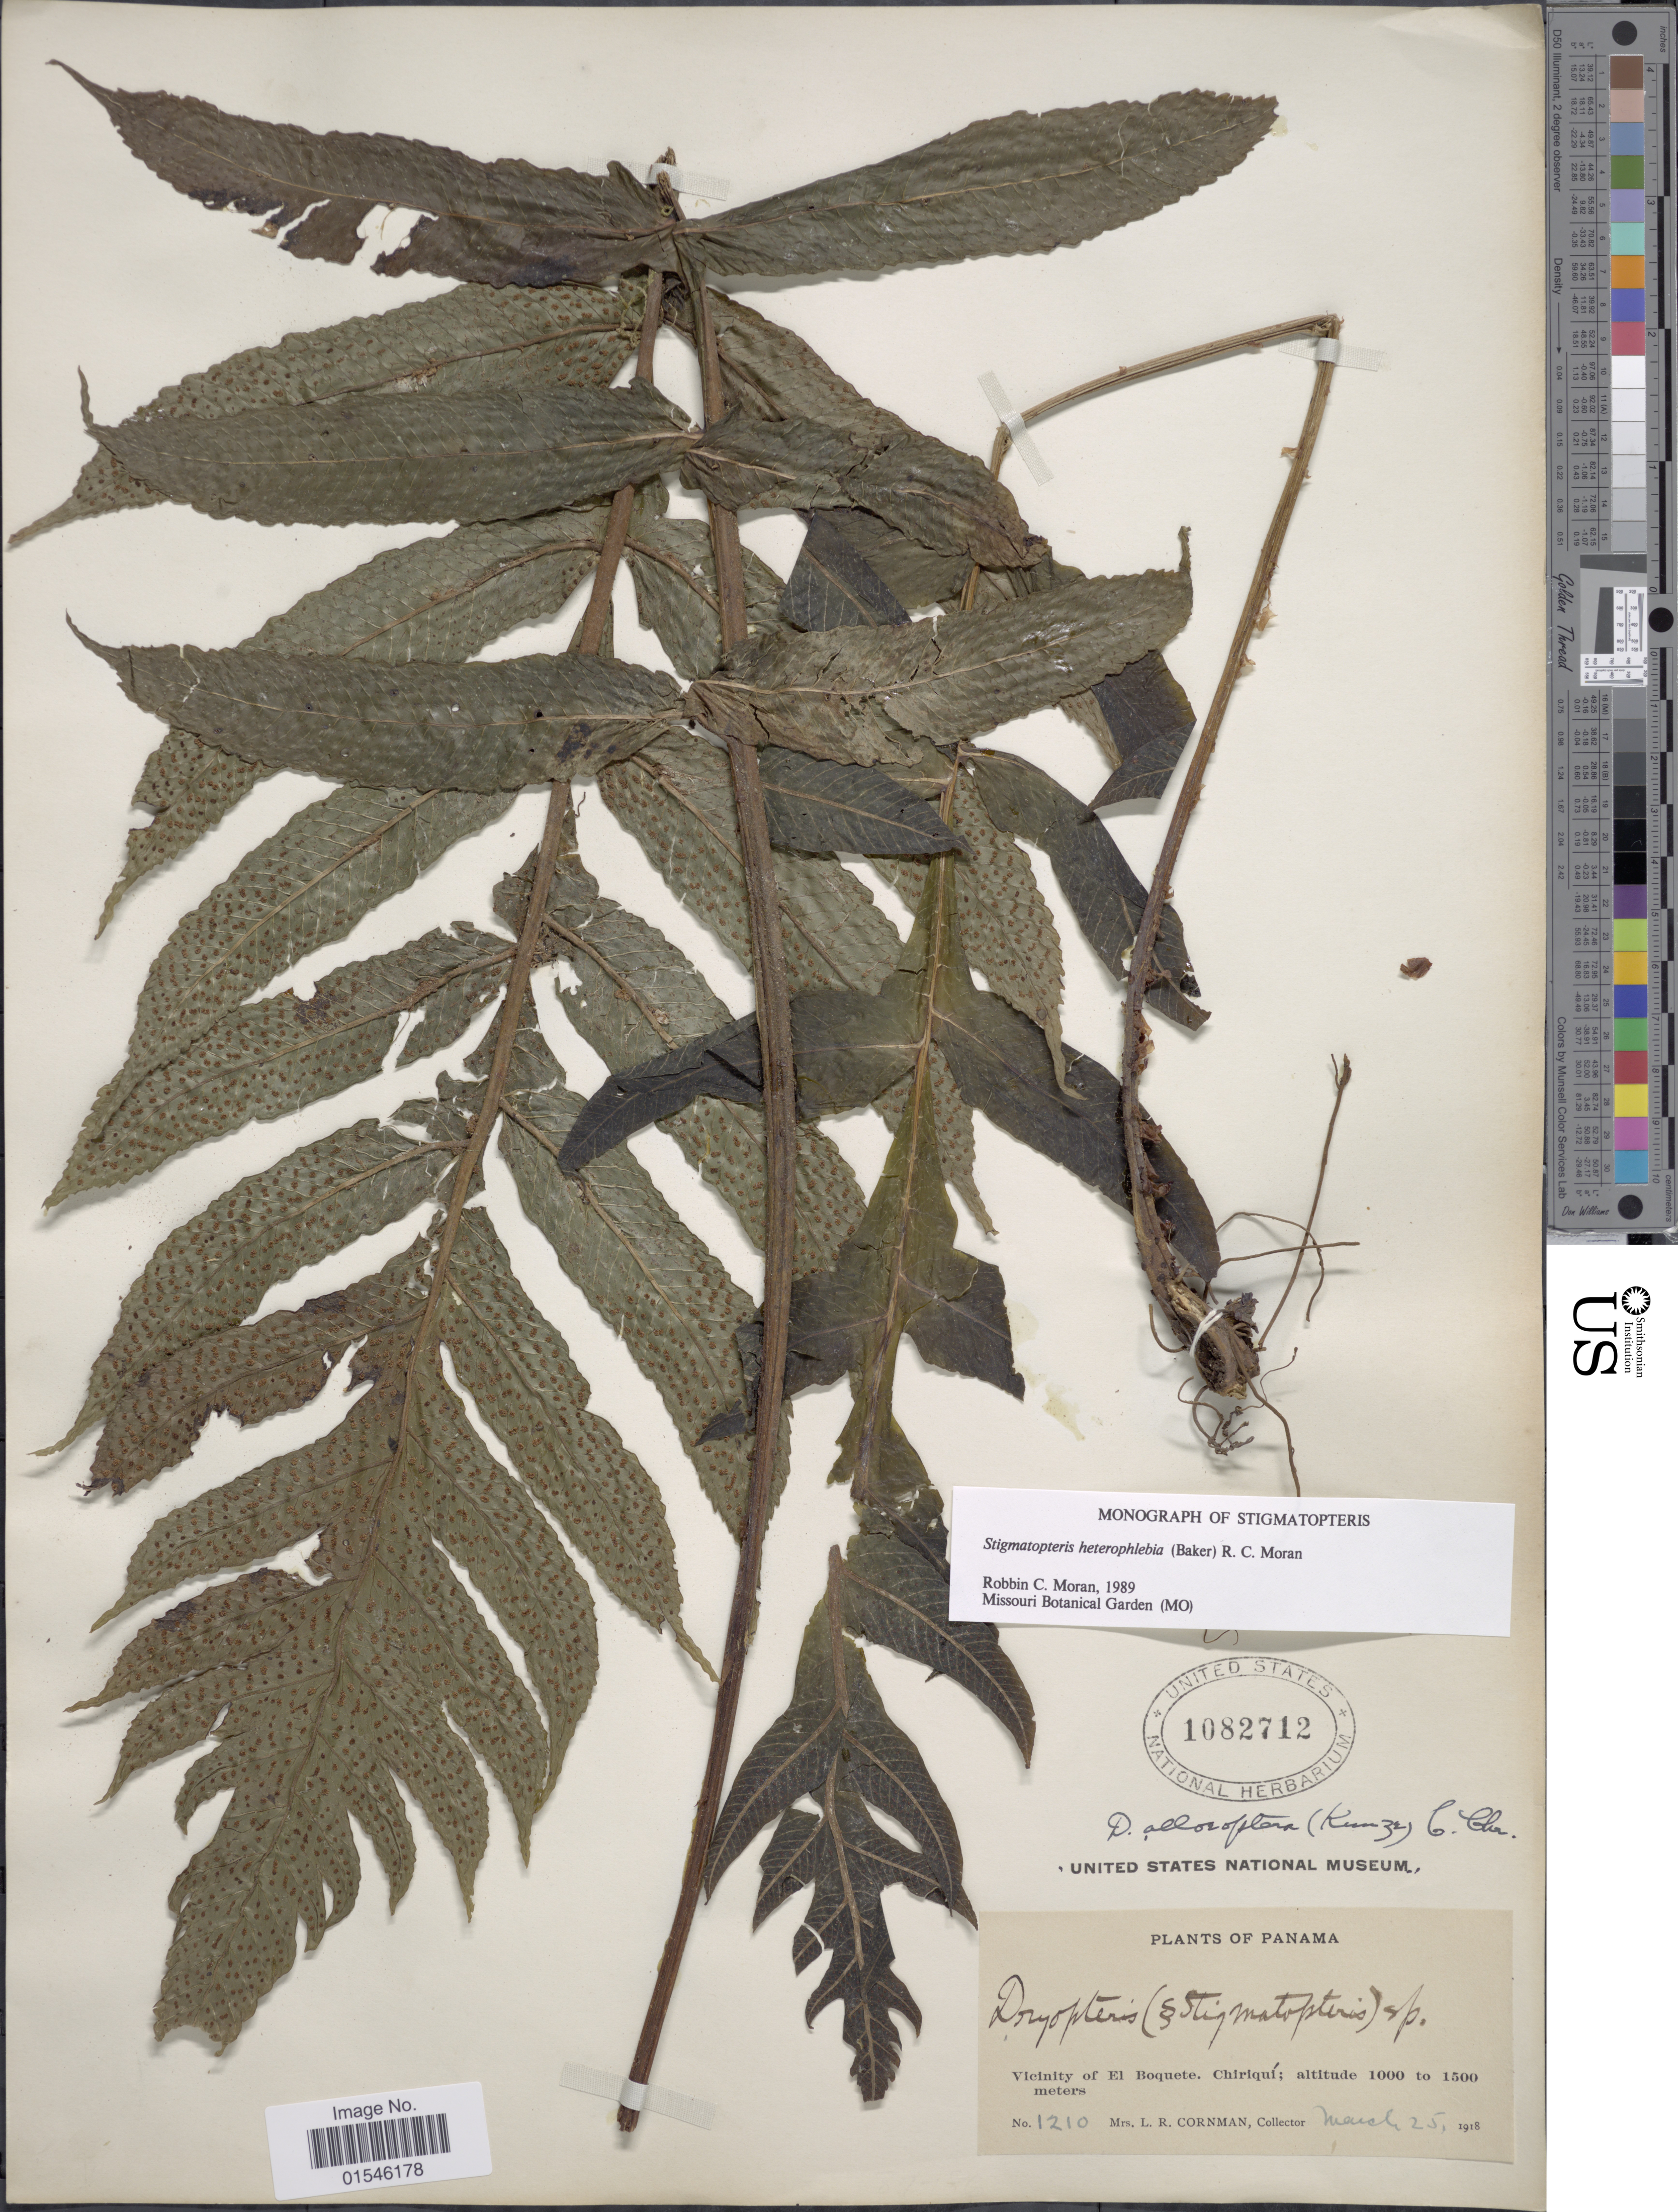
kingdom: Plantae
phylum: Tracheophyta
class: Polypodiopsida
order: Polypodiales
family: Dryopteridaceae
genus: Stigmatopteris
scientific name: Stigmatopteris heterophlebia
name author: (Baker) R.C. Moran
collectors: L. Cornman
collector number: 1210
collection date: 1918-03-25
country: Panama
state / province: Chiriqui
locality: Vicinity of El Boquete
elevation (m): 1000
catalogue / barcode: US 1082712